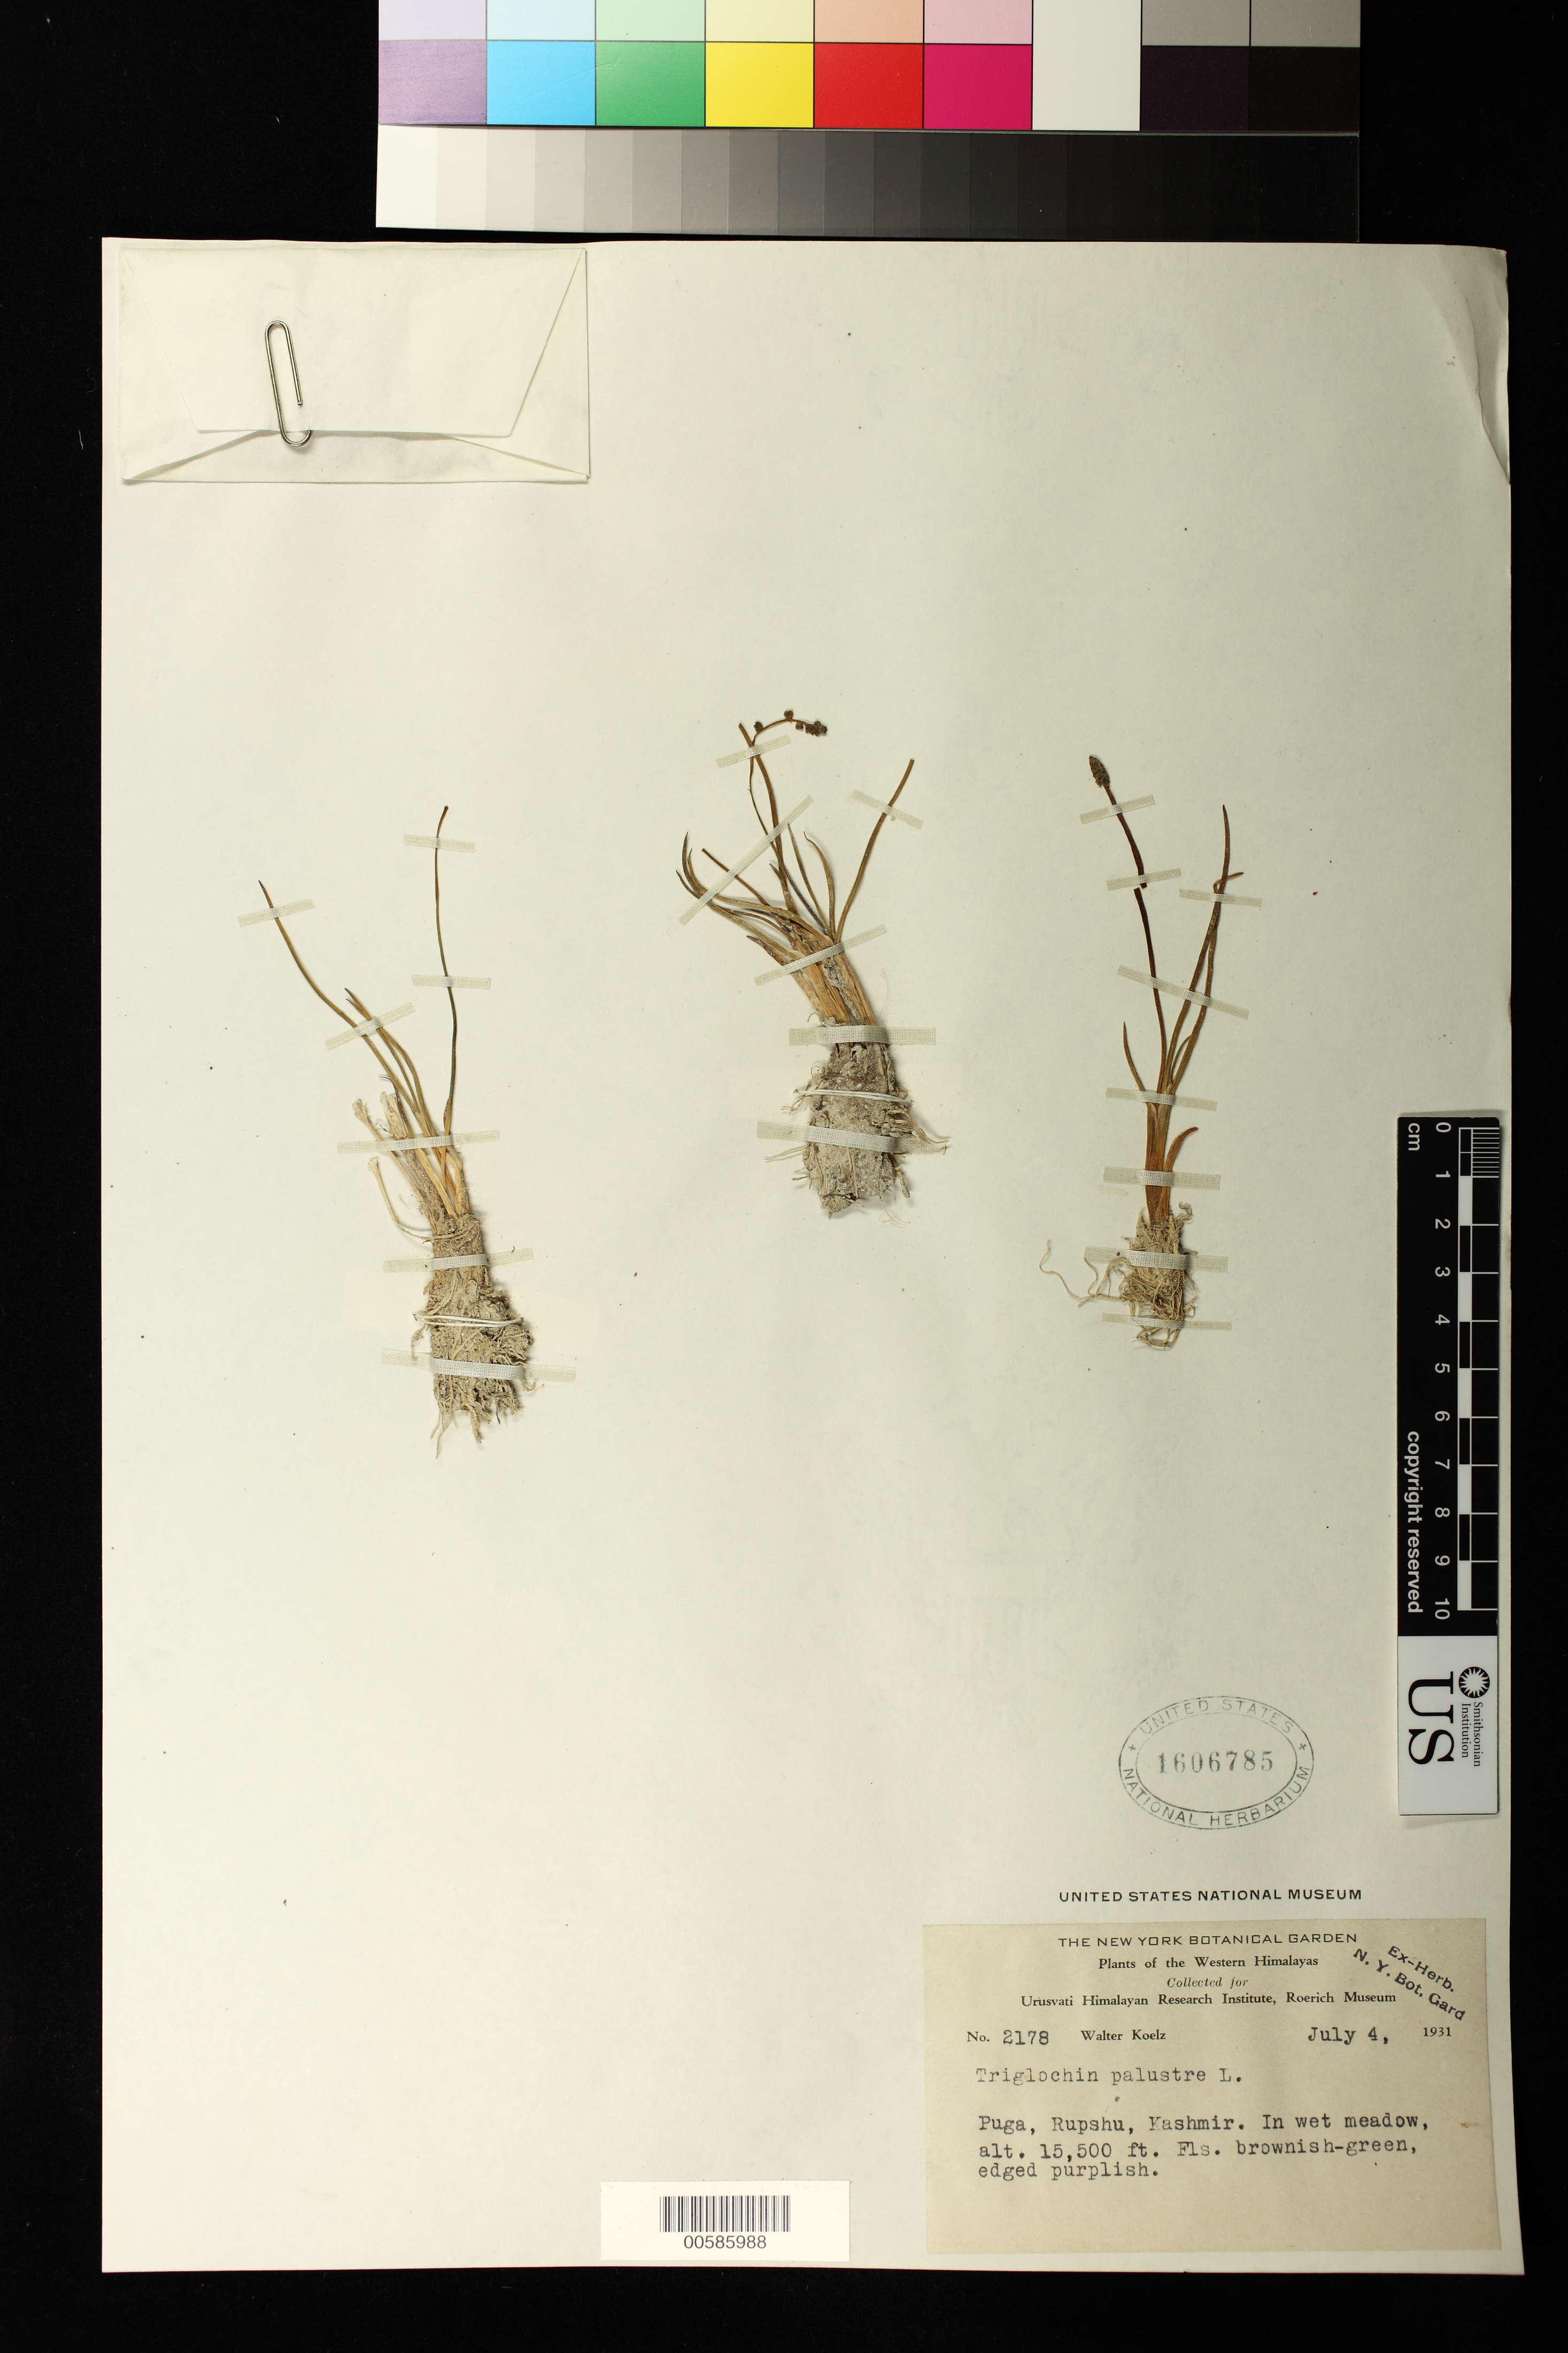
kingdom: Plantae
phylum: Tracheophyta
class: Liliopsida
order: Alismatales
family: Juncaginaceae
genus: Triglochin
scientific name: Triglochin palustris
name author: L.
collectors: W. N. Koelz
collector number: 2178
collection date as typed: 04 Jul 1931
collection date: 1931-07-04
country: India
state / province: Ladakh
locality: Puga, Rupshu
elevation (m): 4724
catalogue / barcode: US 1606785